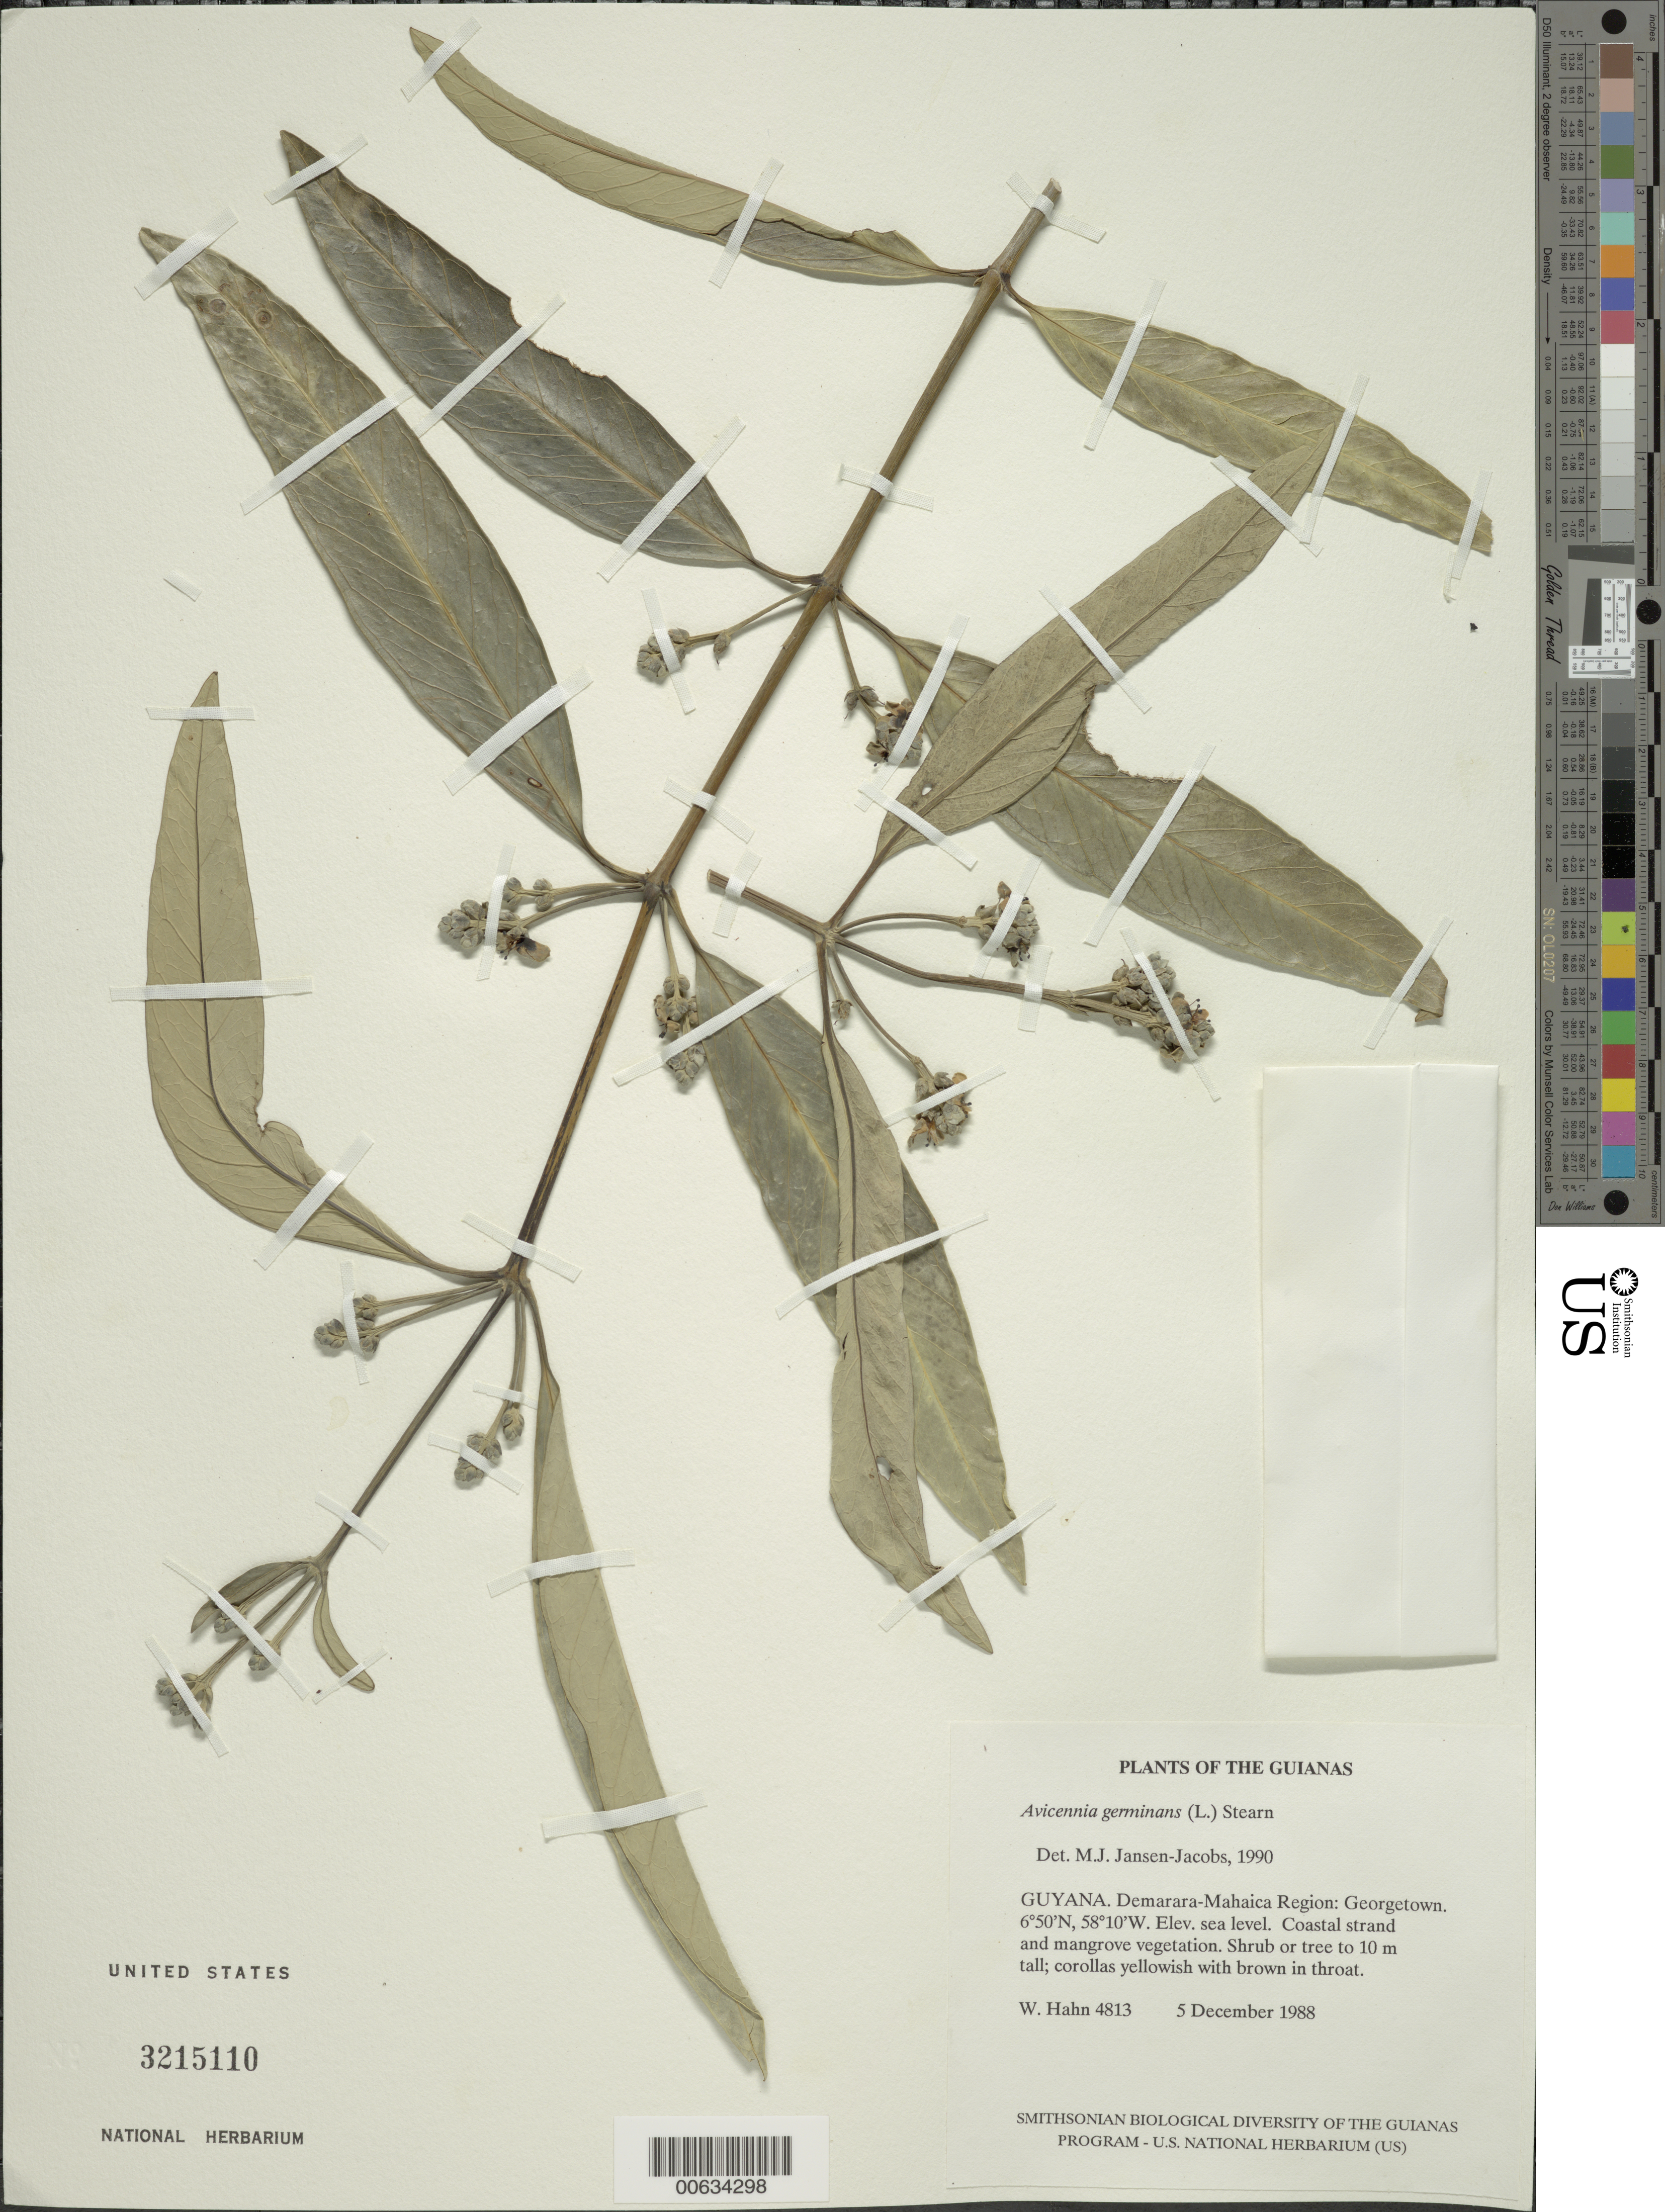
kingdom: Plantae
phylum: Tracheophyta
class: Magnoliopsida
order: Lamiales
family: Acanthaceae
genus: Avicennia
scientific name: Avicennia germinans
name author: (L.) L.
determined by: Jansen-Jacobs, M. J., (U), Nationaal Herbarium Nederland, Utrecht University branch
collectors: W. Hahn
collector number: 4813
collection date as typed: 5 December 1988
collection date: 1988-12-05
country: Guyana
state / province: Demerara-Mahaica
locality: Georgetown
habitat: Coastal strand and mangrove vegetation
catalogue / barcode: US 3215110